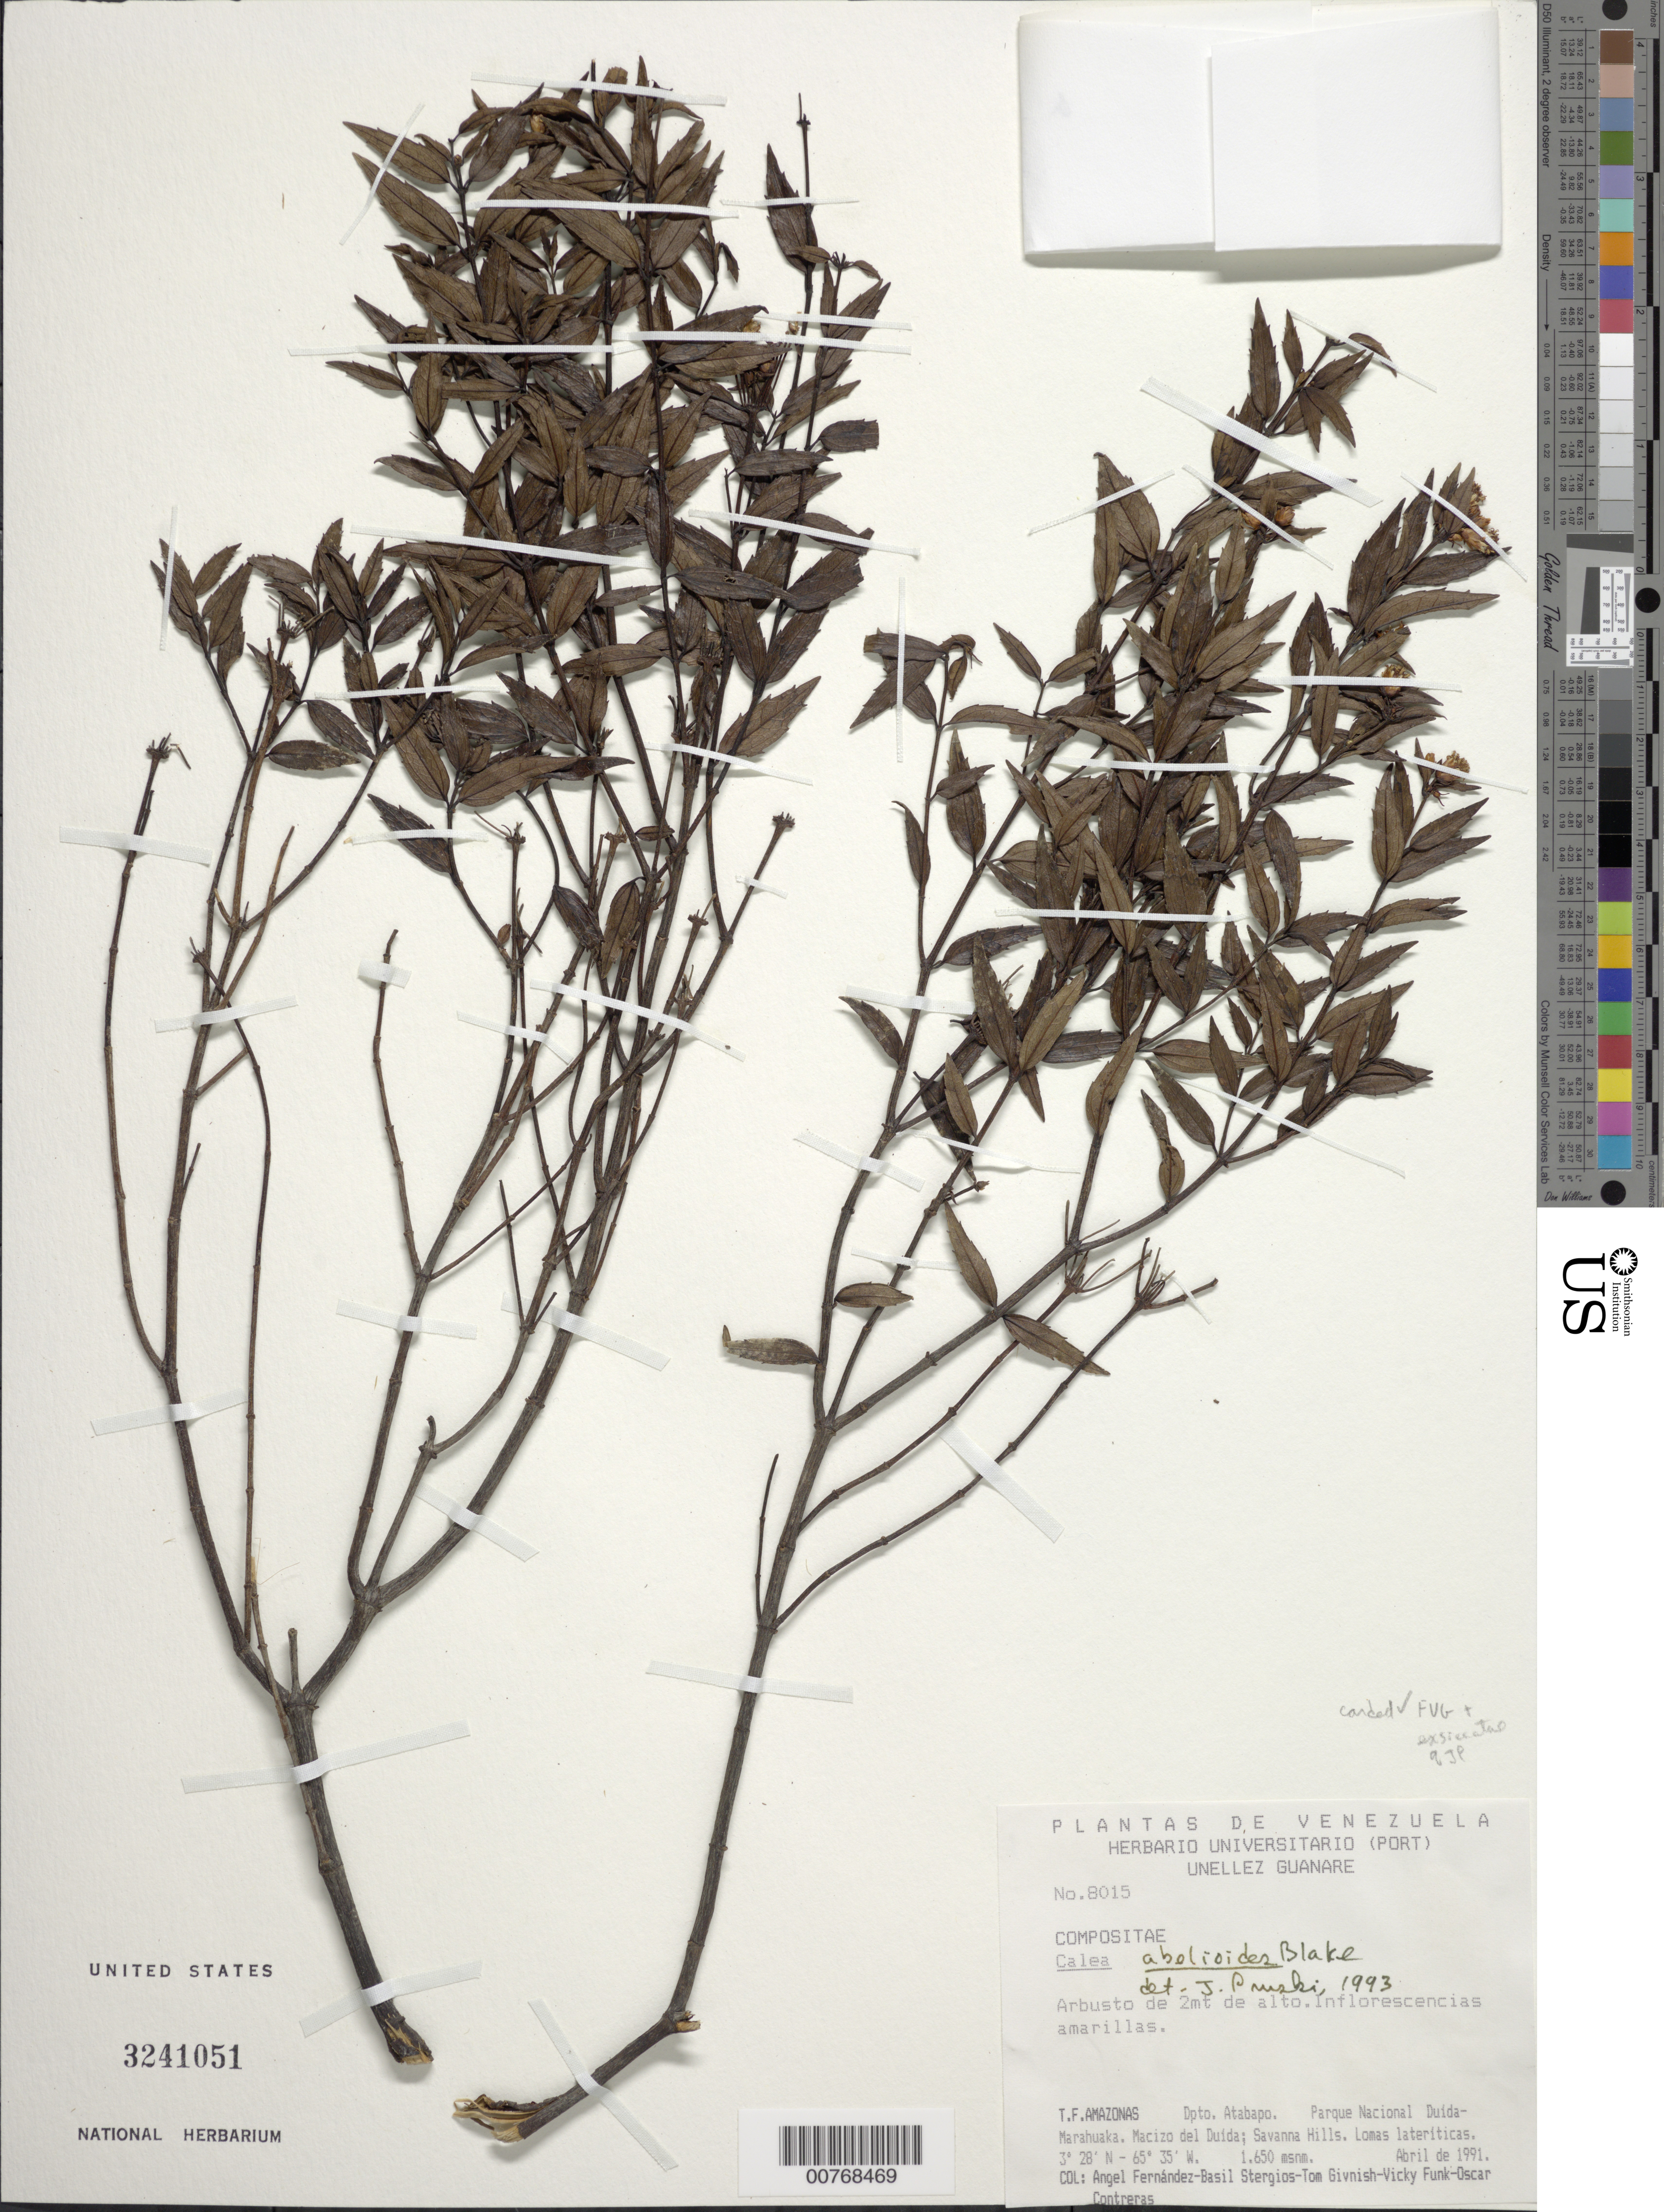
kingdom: Plantae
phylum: Tracheophyta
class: Magnoliopsida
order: Asterales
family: Asteraceae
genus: Calea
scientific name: Calea abelioides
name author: S.F. Blake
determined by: Pruski, J. F.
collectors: A. Fernández, B. G. Stergios, T. J. Givnish, V. Funk & O. Contreras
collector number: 8015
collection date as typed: Apr-91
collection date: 1991-04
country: Venezuela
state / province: Amazonas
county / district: Atabapo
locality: Parque Nacional Duída-Marahuaka, Macizo del Duída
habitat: Savanna hills. Lomas lateriticas.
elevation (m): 1650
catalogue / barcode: US 3241051